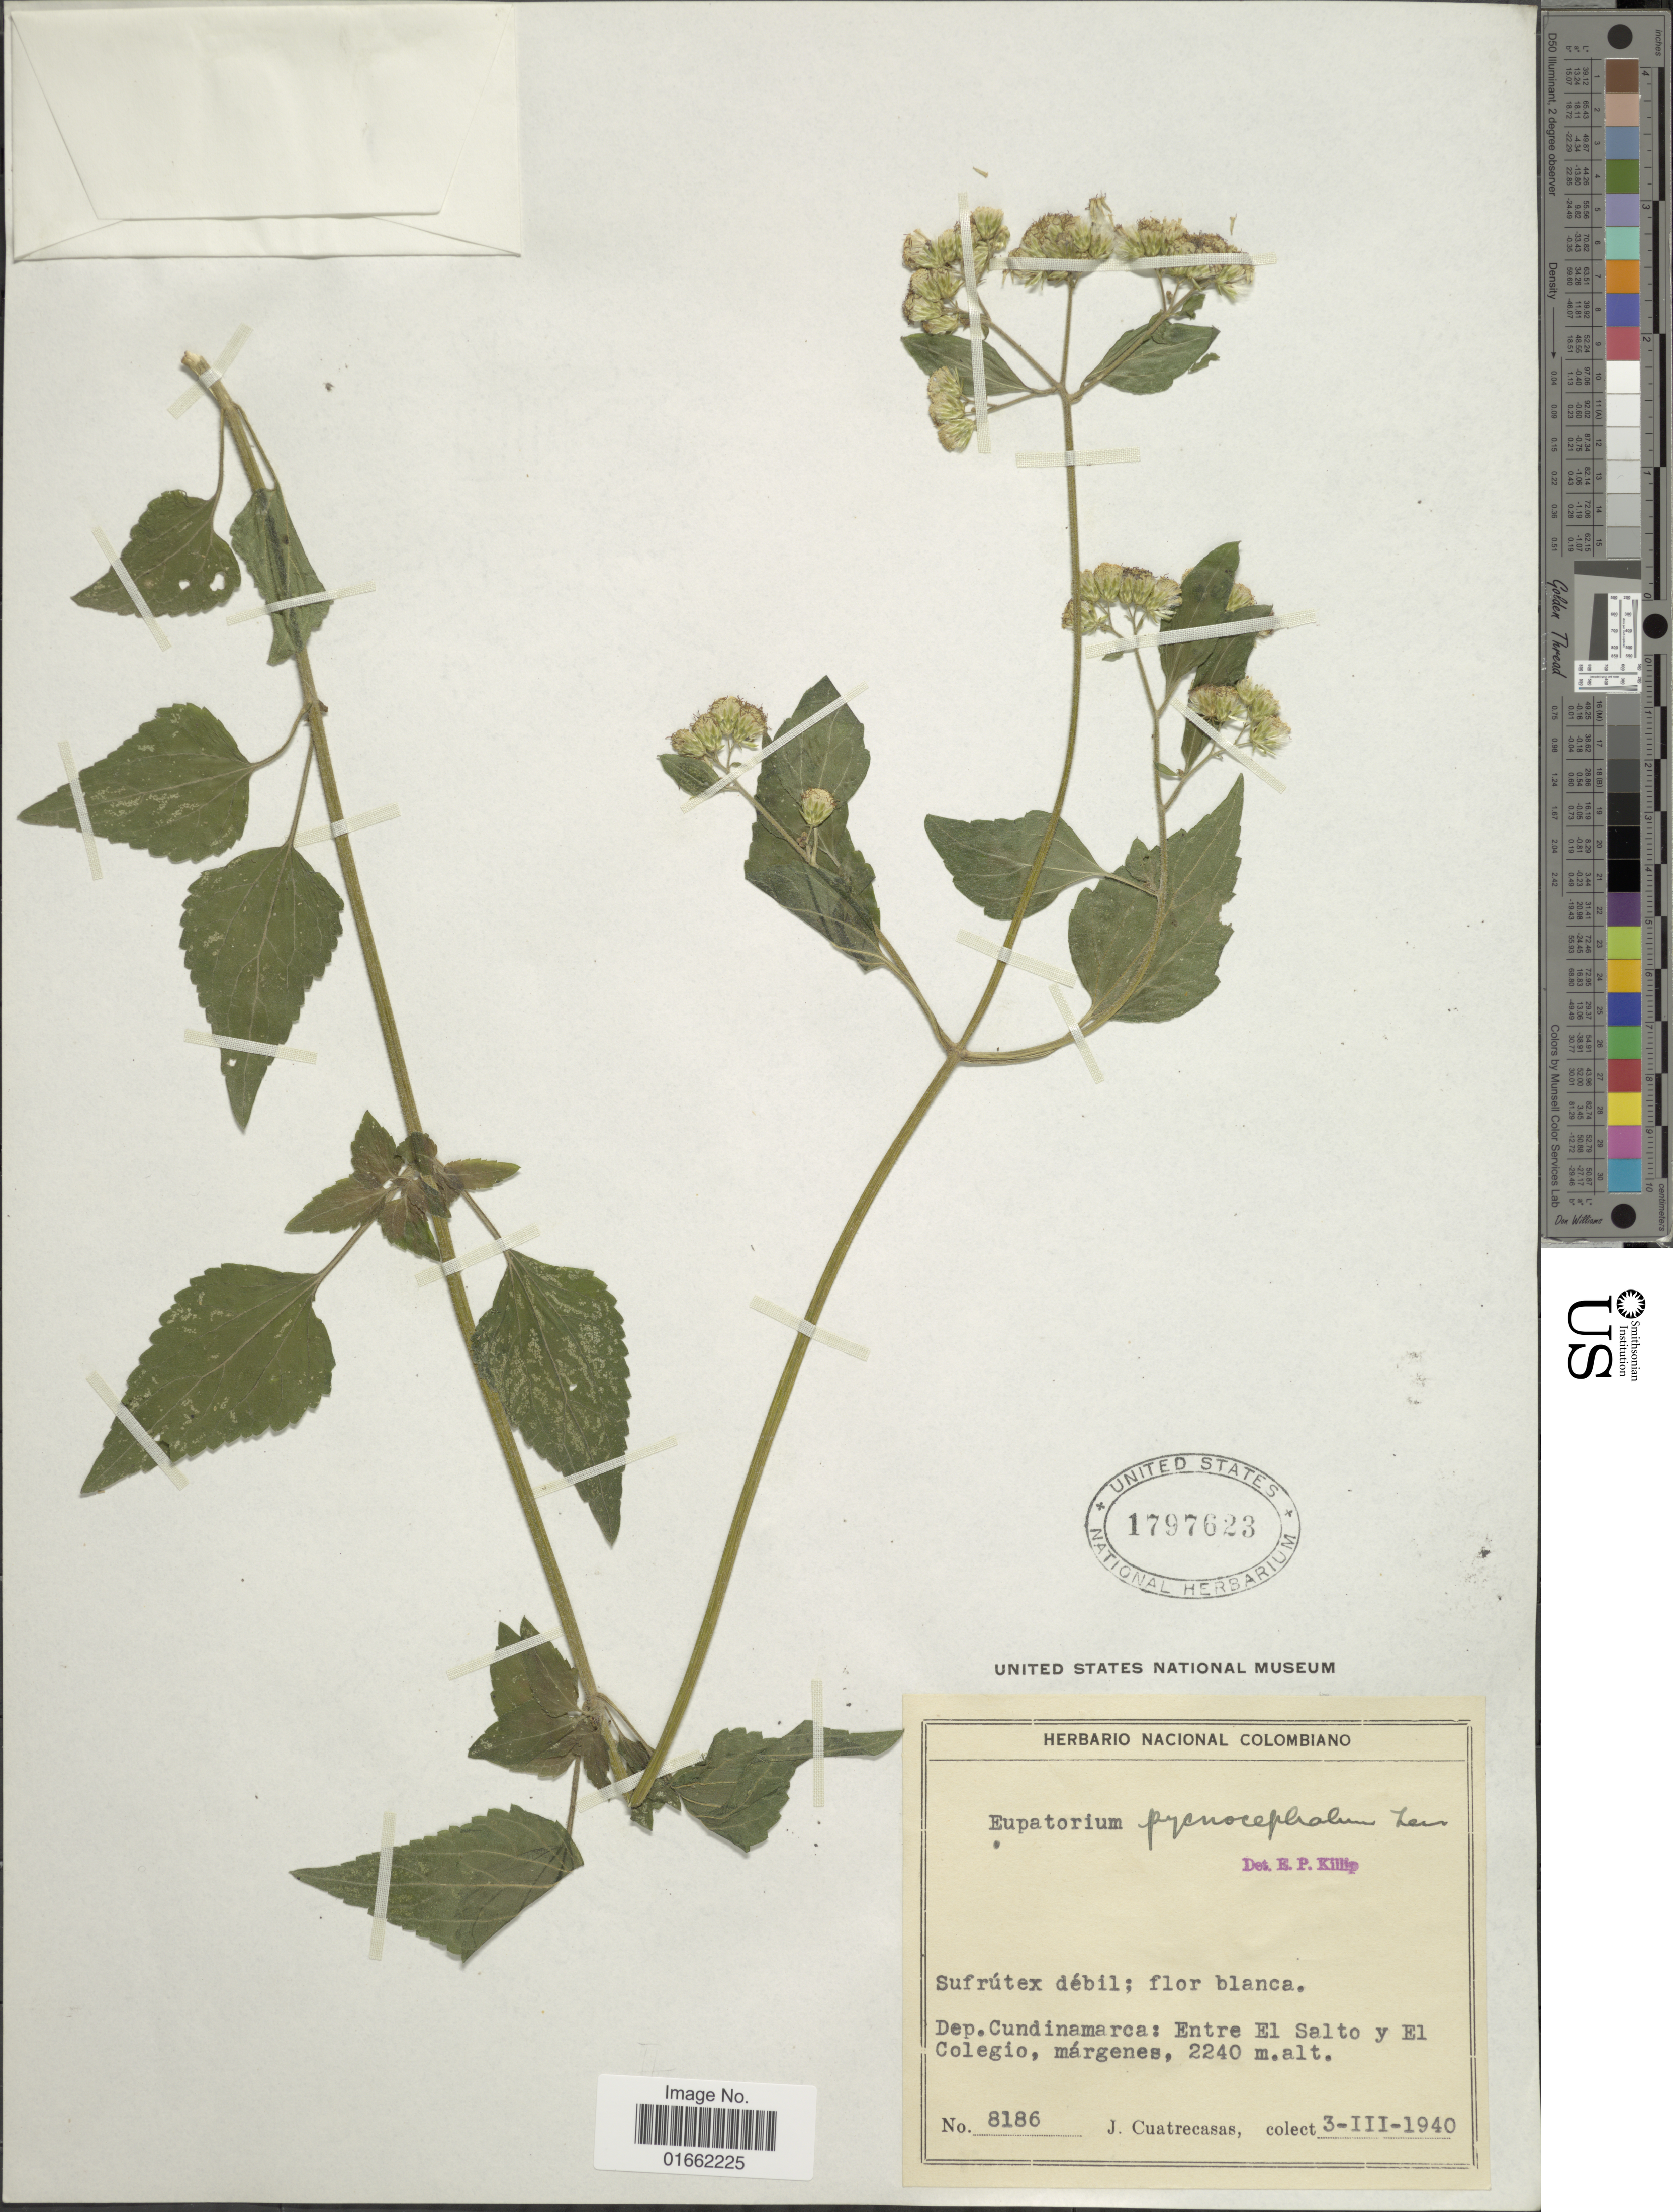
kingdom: Plantae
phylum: Tracheophyta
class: Magnoliopsida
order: Asterales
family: Asteraceae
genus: Fleischmannia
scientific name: Fleischmannia klattiana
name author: (Hieron.) R.M. King & H. Rob.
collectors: J. Cuatrecasas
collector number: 8186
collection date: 1940-03-03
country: Colombia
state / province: Cundinamarca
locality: Dep. Cundinamarca: Entre El Salto y El Colegio, márgenes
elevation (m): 2240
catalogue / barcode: US 1797623